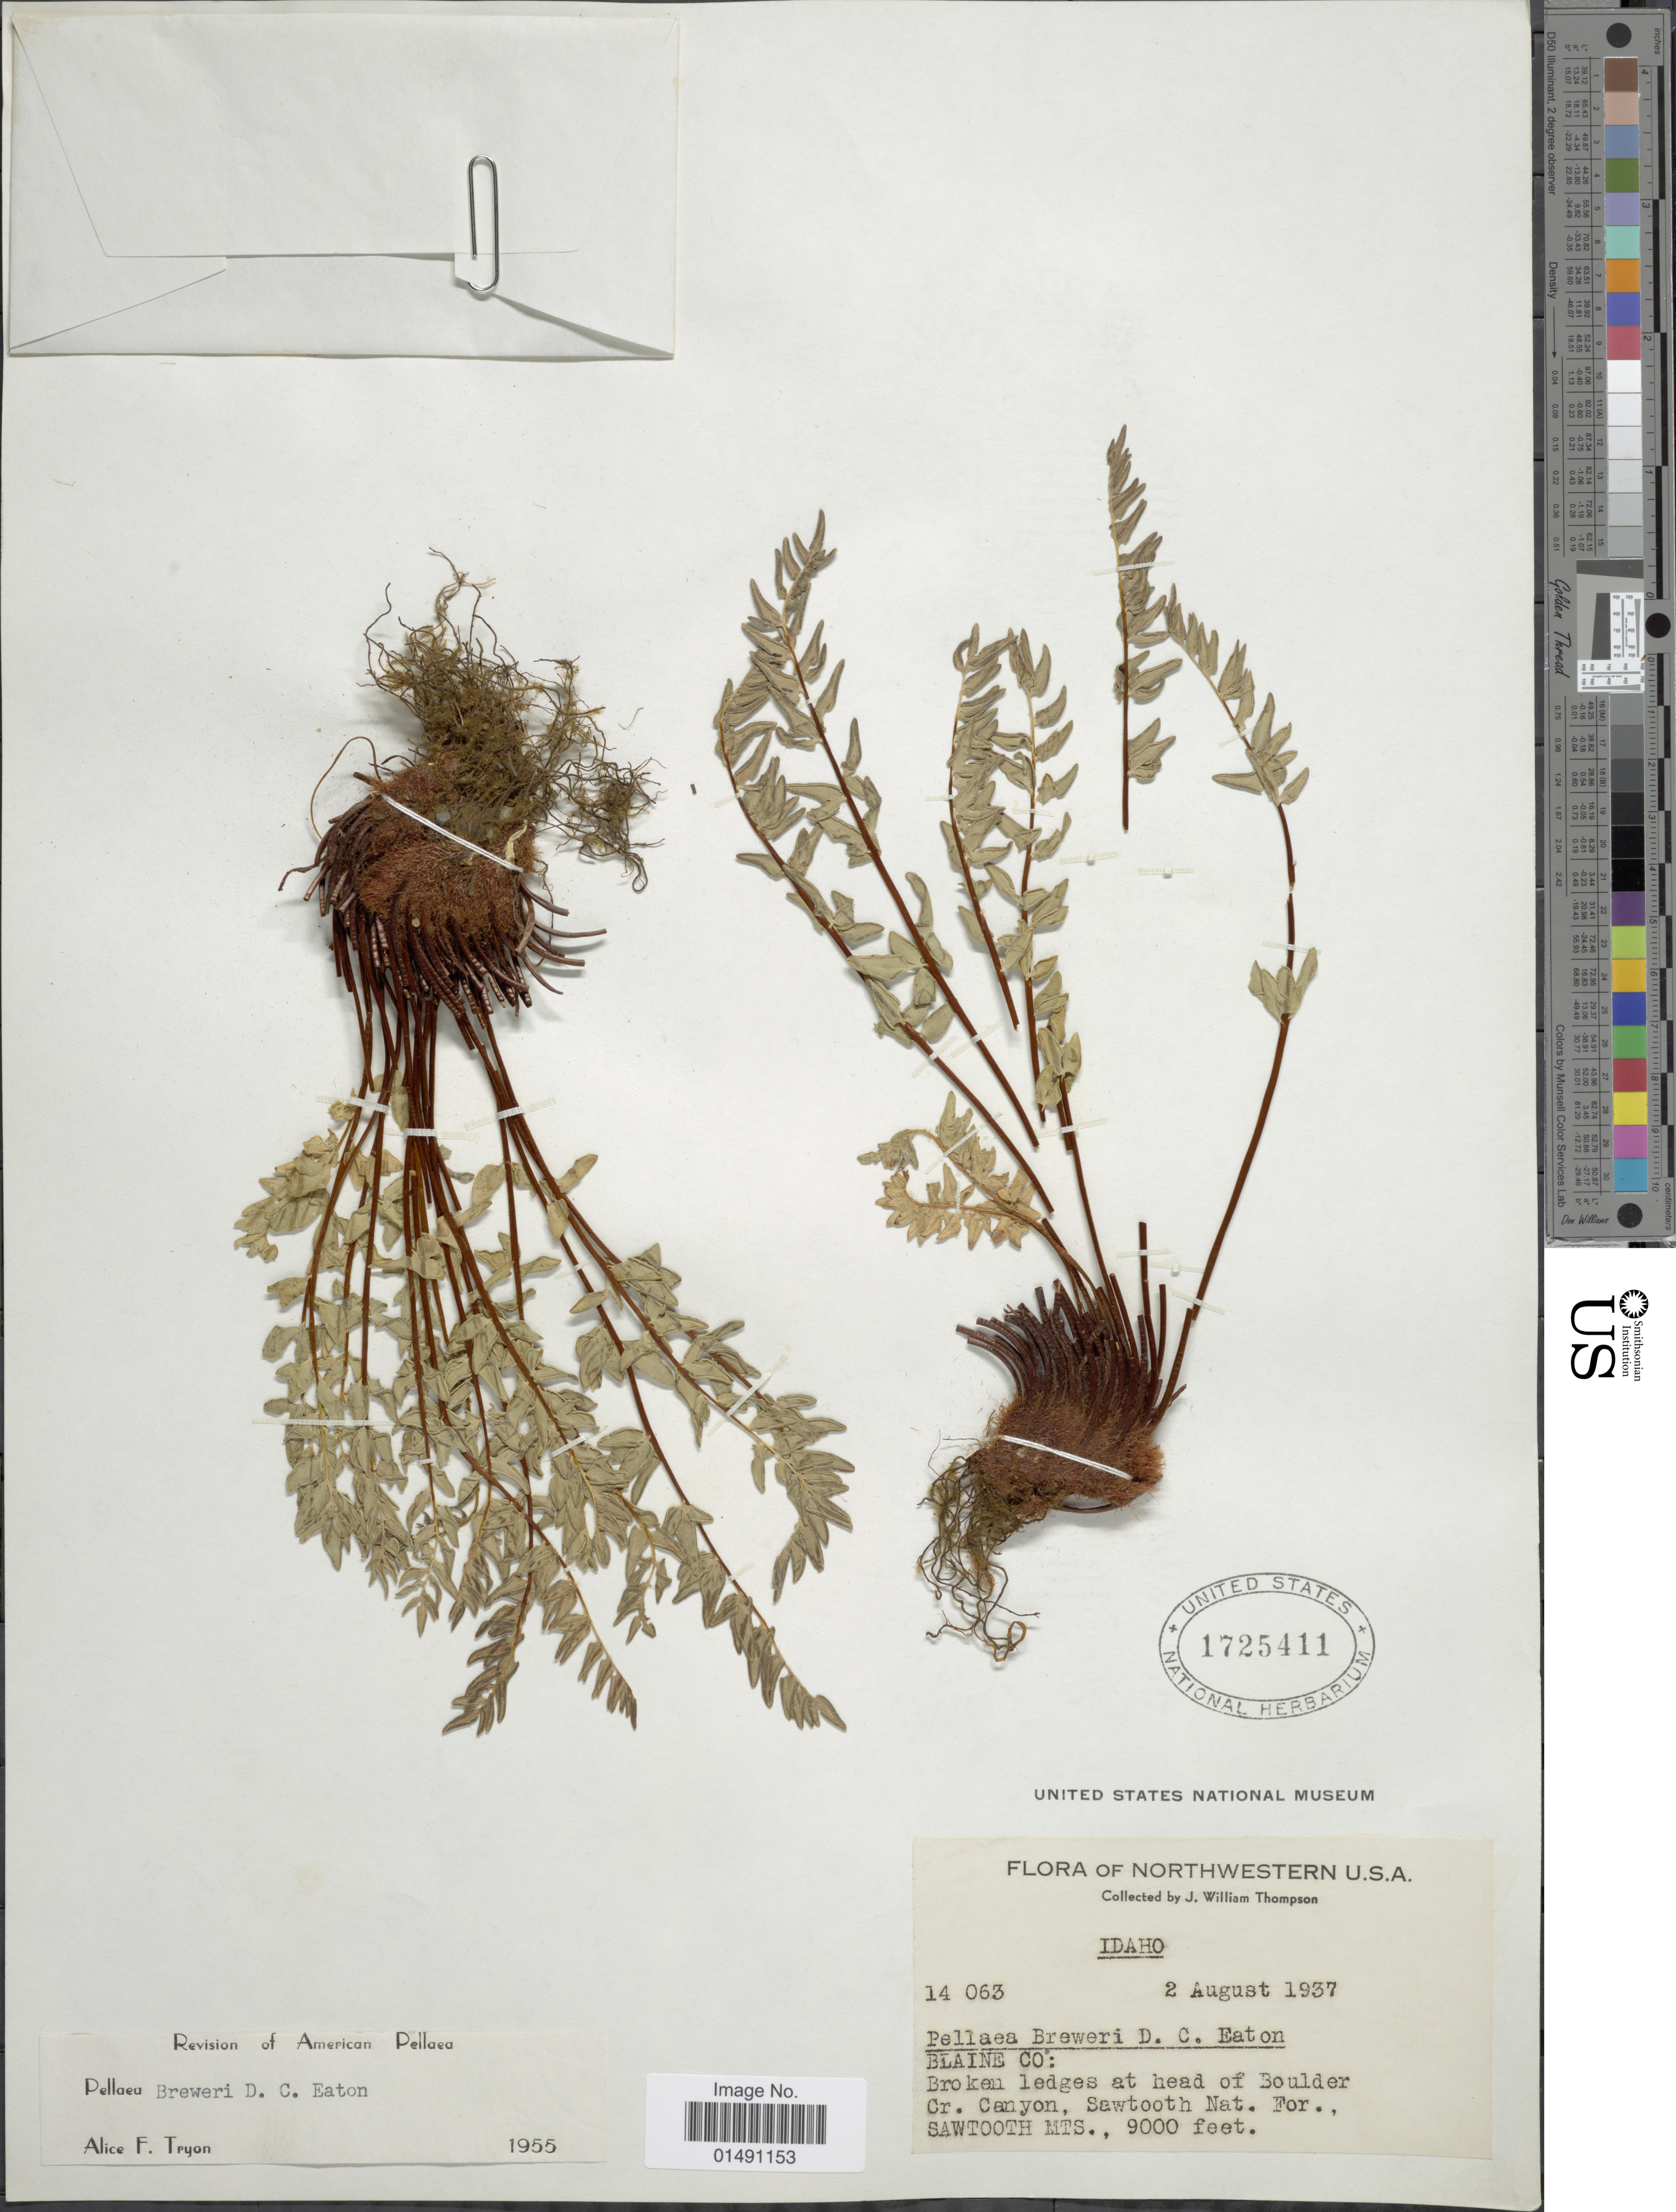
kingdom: Plantae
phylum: Tracheophyta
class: Polypodiopsida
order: Polypodiales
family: Pteridaceae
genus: Pellaea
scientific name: Pellaea breweri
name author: D.C. Eaton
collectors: J. W. Thompson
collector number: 14063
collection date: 1937-08-02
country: United States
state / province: Idaho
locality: Northwestern U.S.A. Blaine Co: Broken ledges at head of Boulder Cr. Canyon, Sawtooth Nat For, Sawtooth Mts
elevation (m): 2743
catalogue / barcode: US 1725411